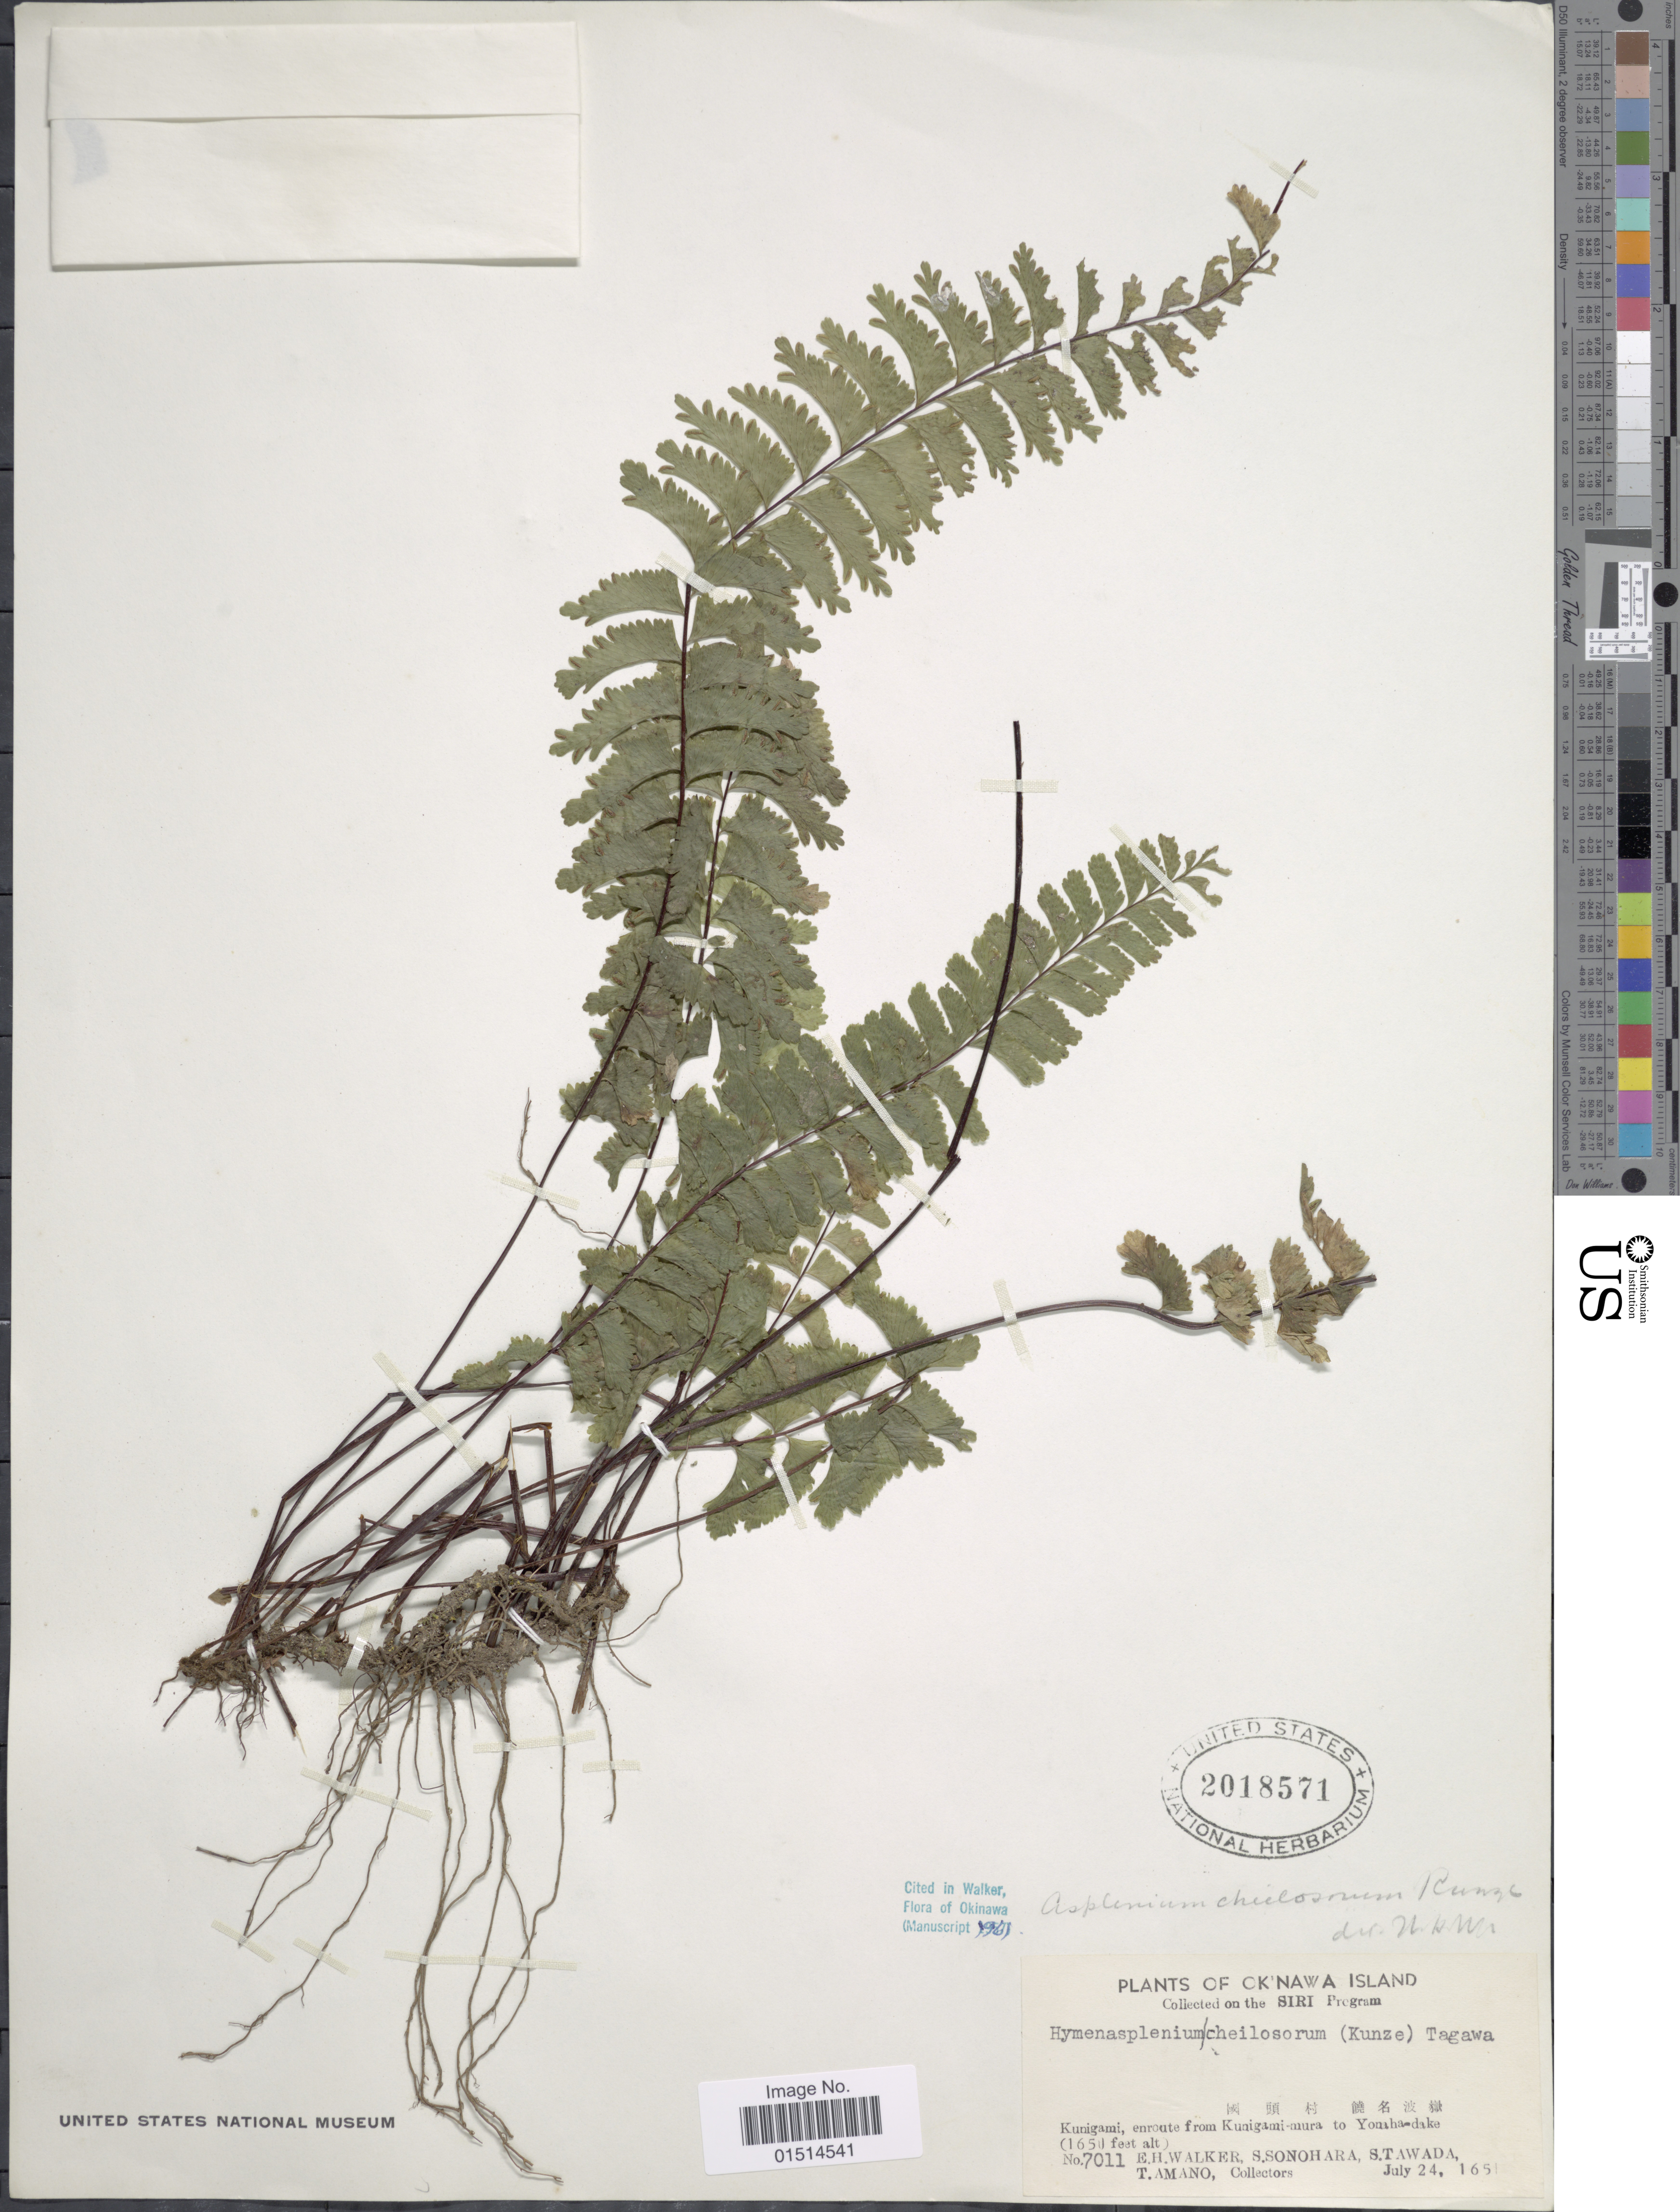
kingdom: Plantae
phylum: Tracheophyta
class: Polypodiopsida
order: Polypodiales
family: Aspleniaceae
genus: Asplenium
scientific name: Asplenium cheilosorum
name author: Kunze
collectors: E. Walker, S. Sonohara, S. Tawada & T. Amano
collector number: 7011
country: Japan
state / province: Okinawa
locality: Okinawa Island, Kunigami, enroute from Kunigami-mura to Yonaha-dake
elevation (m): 503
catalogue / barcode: US 2018571